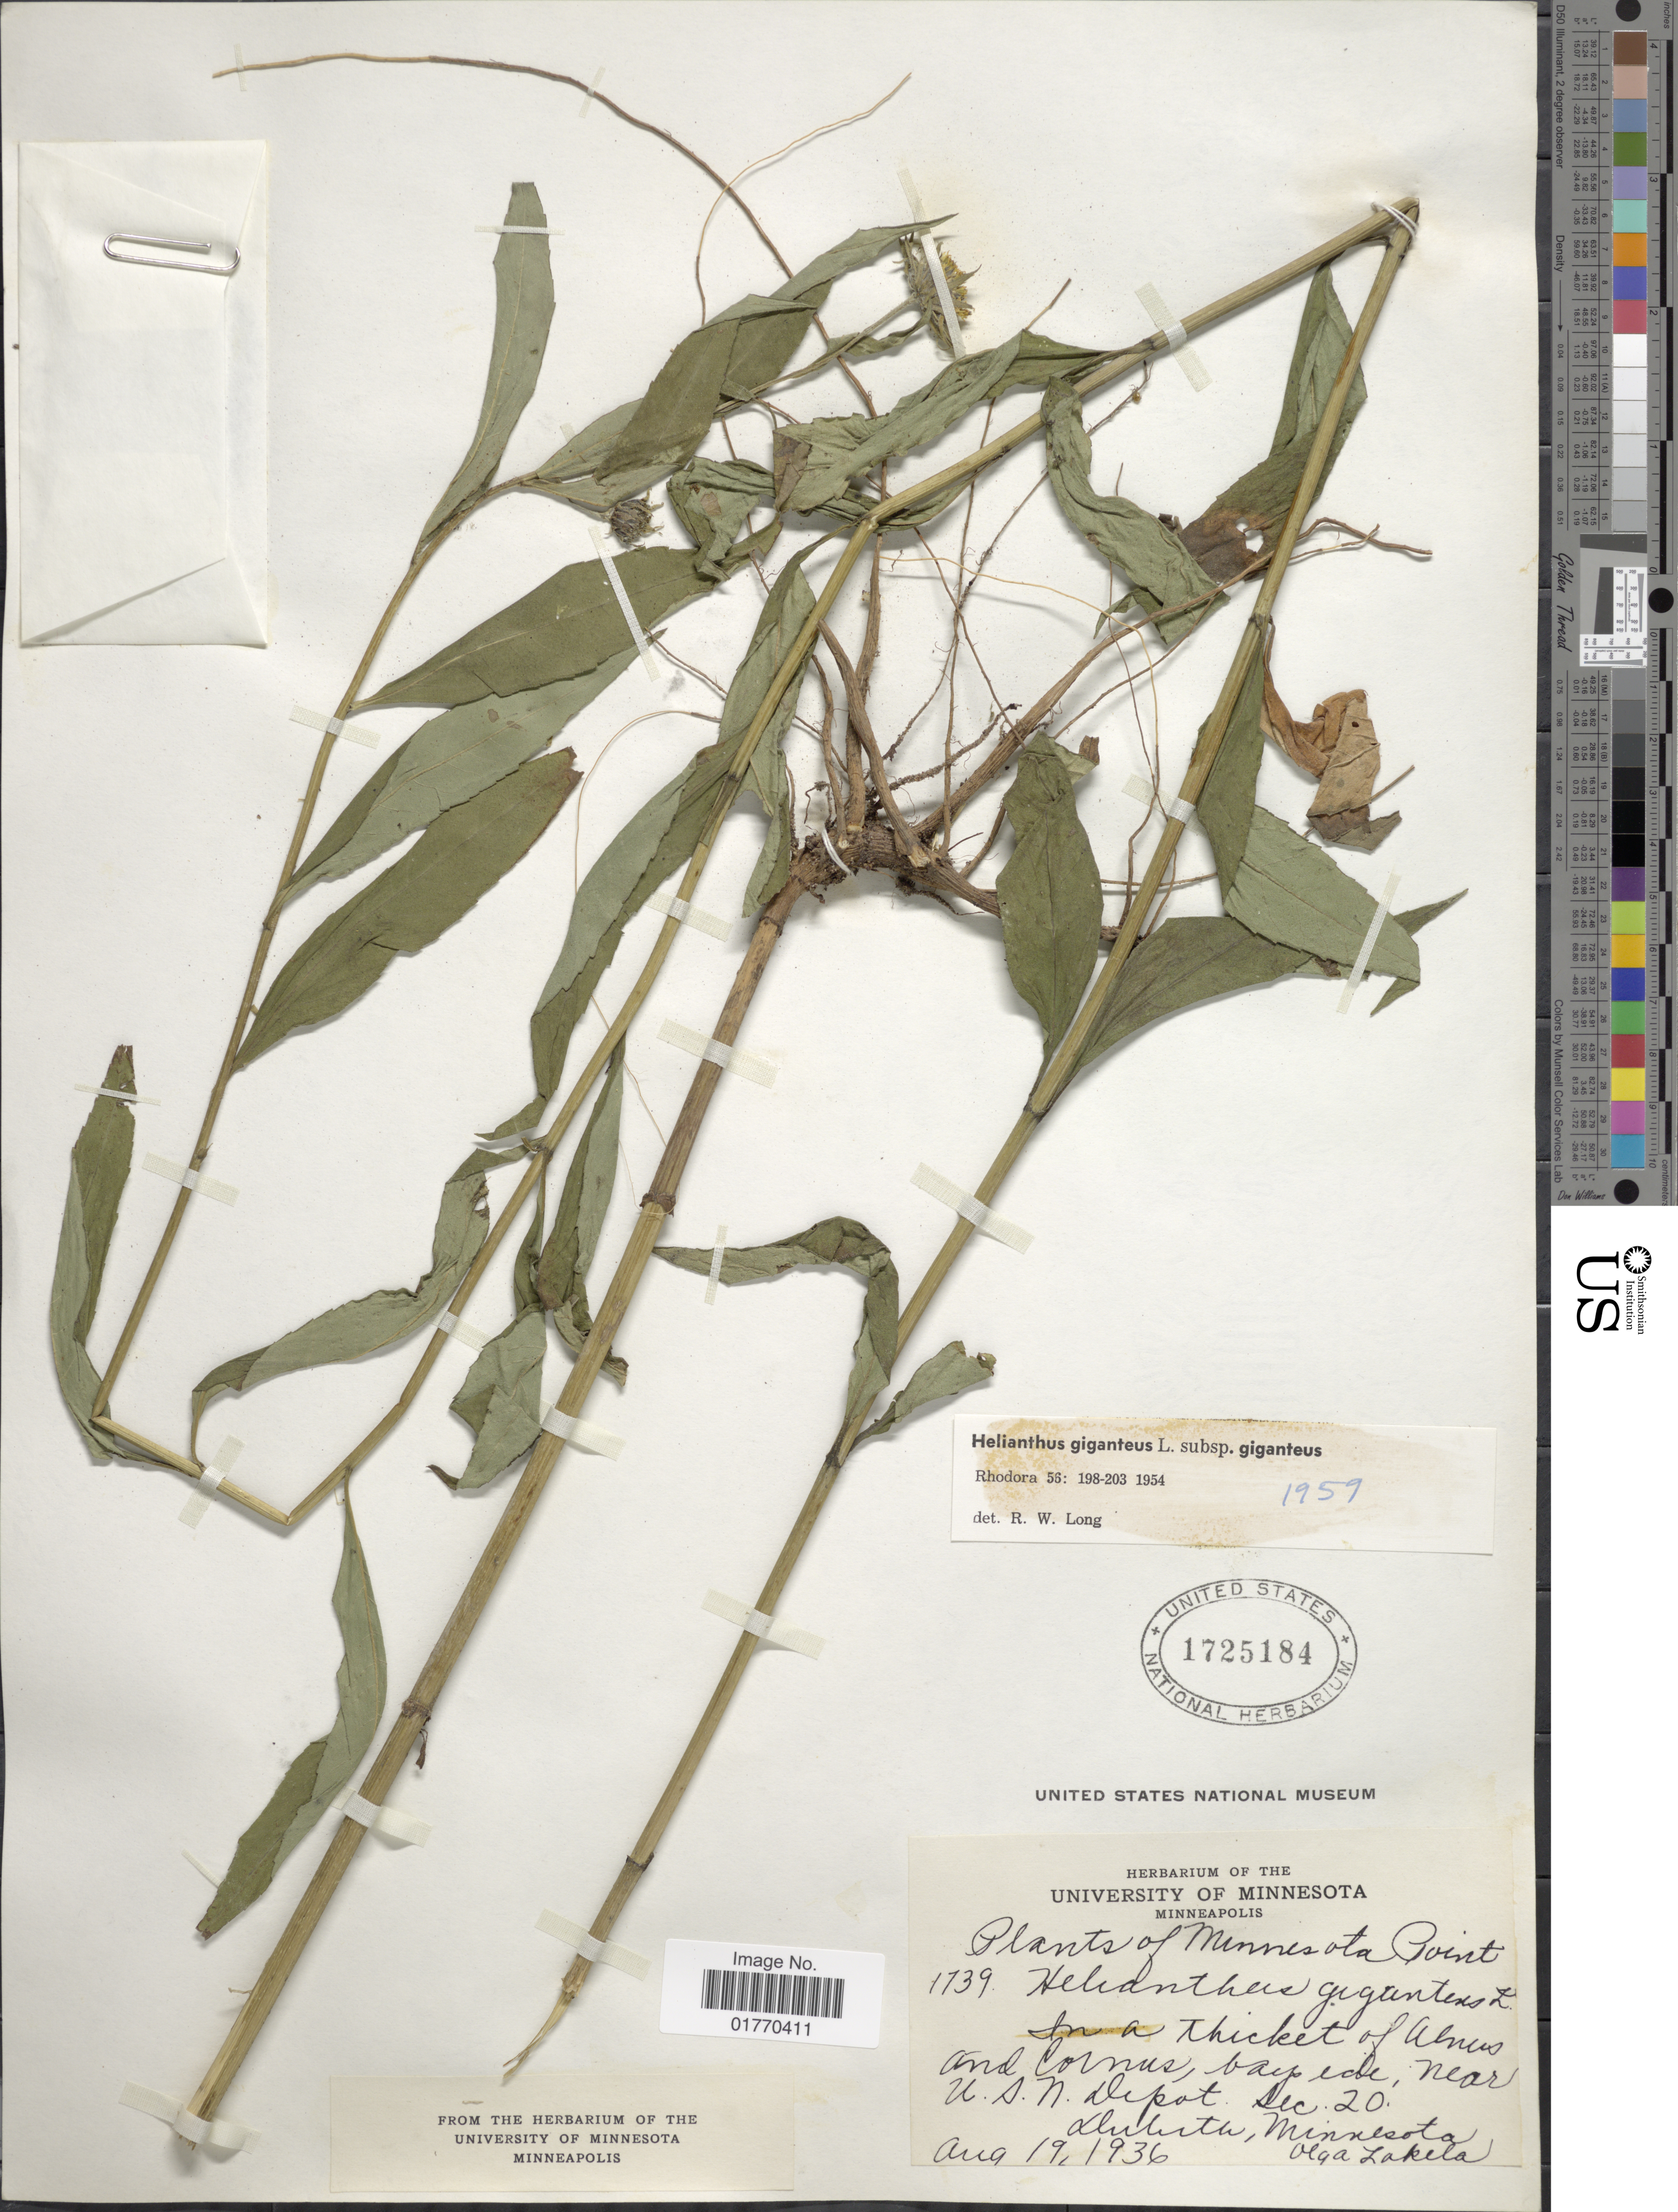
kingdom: Plantae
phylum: Tracheophyta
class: Magnoliopsida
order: Asterales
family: Asteraceae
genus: Helianthus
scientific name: Helianthus giganteus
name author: L.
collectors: O. K. Lakela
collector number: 1739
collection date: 1936-08-19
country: United States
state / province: Minnesota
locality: In a thicket of Alnus and Cornus, bayside, near U. S. N. Depot Sec. 20, Duluth, Minnesota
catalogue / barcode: US 1725184